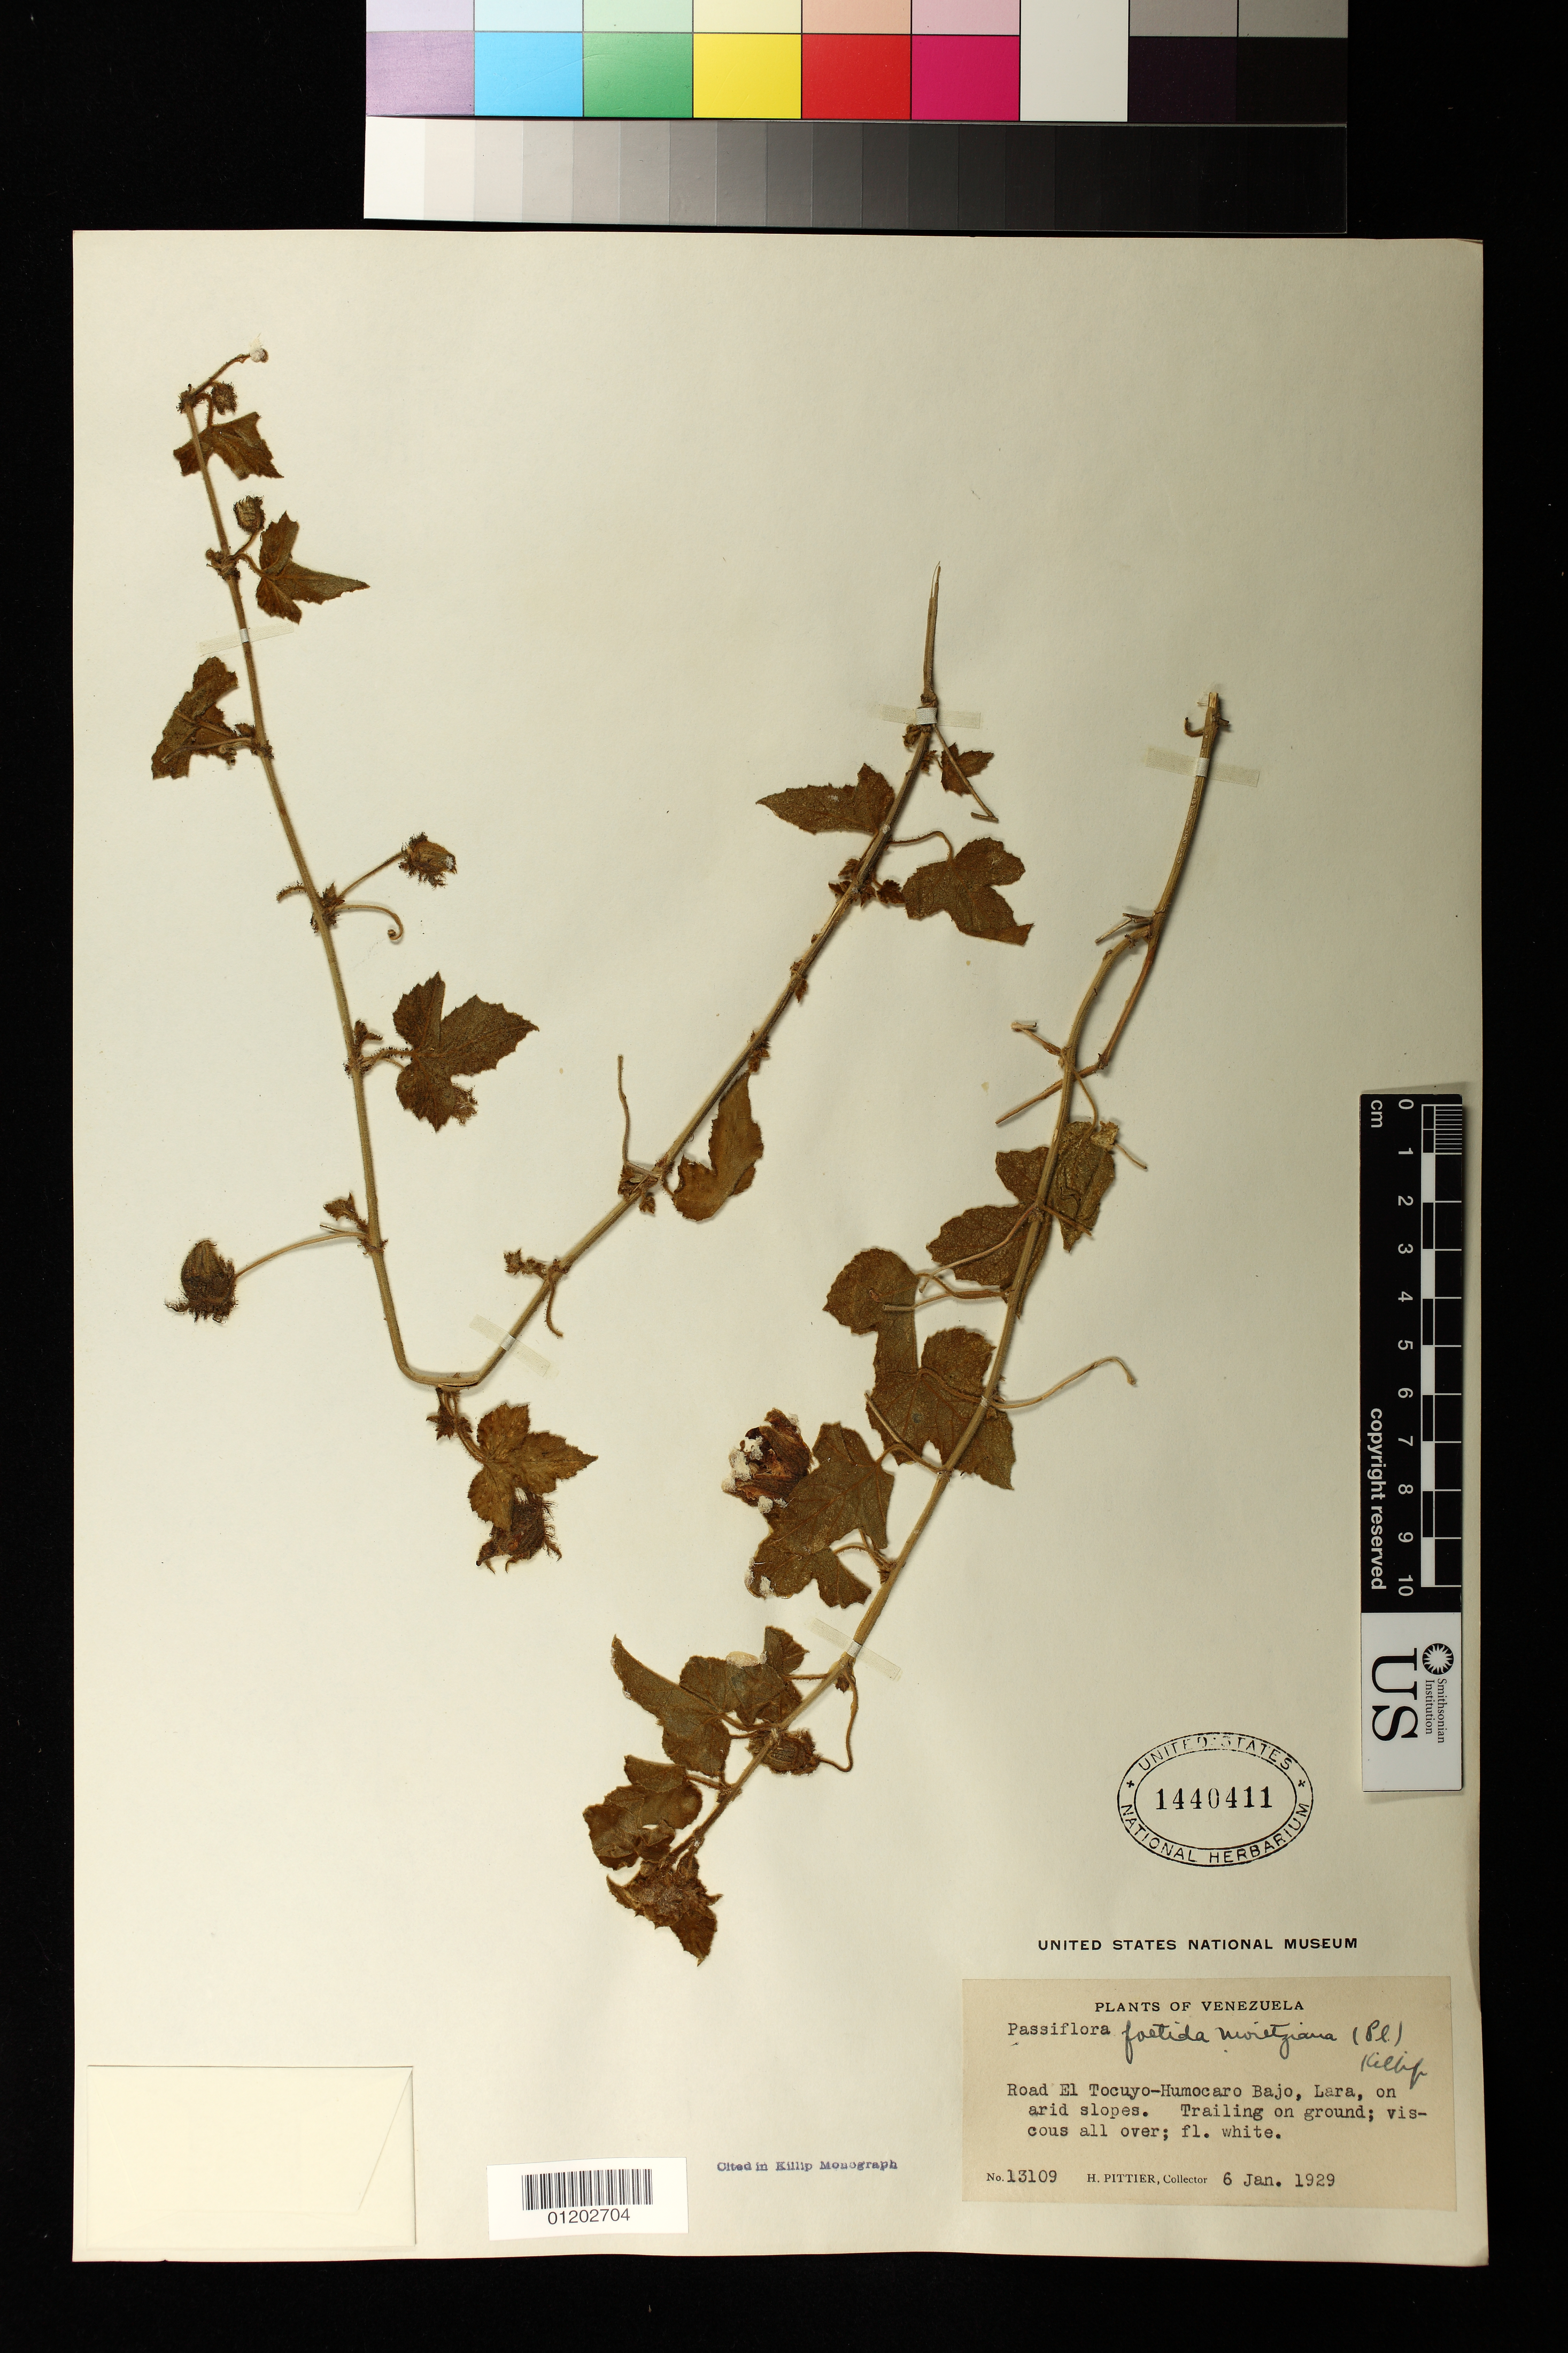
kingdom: Plantae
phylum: Tracheophyta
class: Magnoliopsida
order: Malpighiales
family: Passifloraceae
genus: Passiflora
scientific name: Passiflora moritziana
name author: Planch.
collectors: H. F. Pittier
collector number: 13109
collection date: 1929-01-06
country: Venezuela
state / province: Lara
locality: El Tocuyo-Humocaro Bajo, on arid slopes; trailing on ground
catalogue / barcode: US 1440411